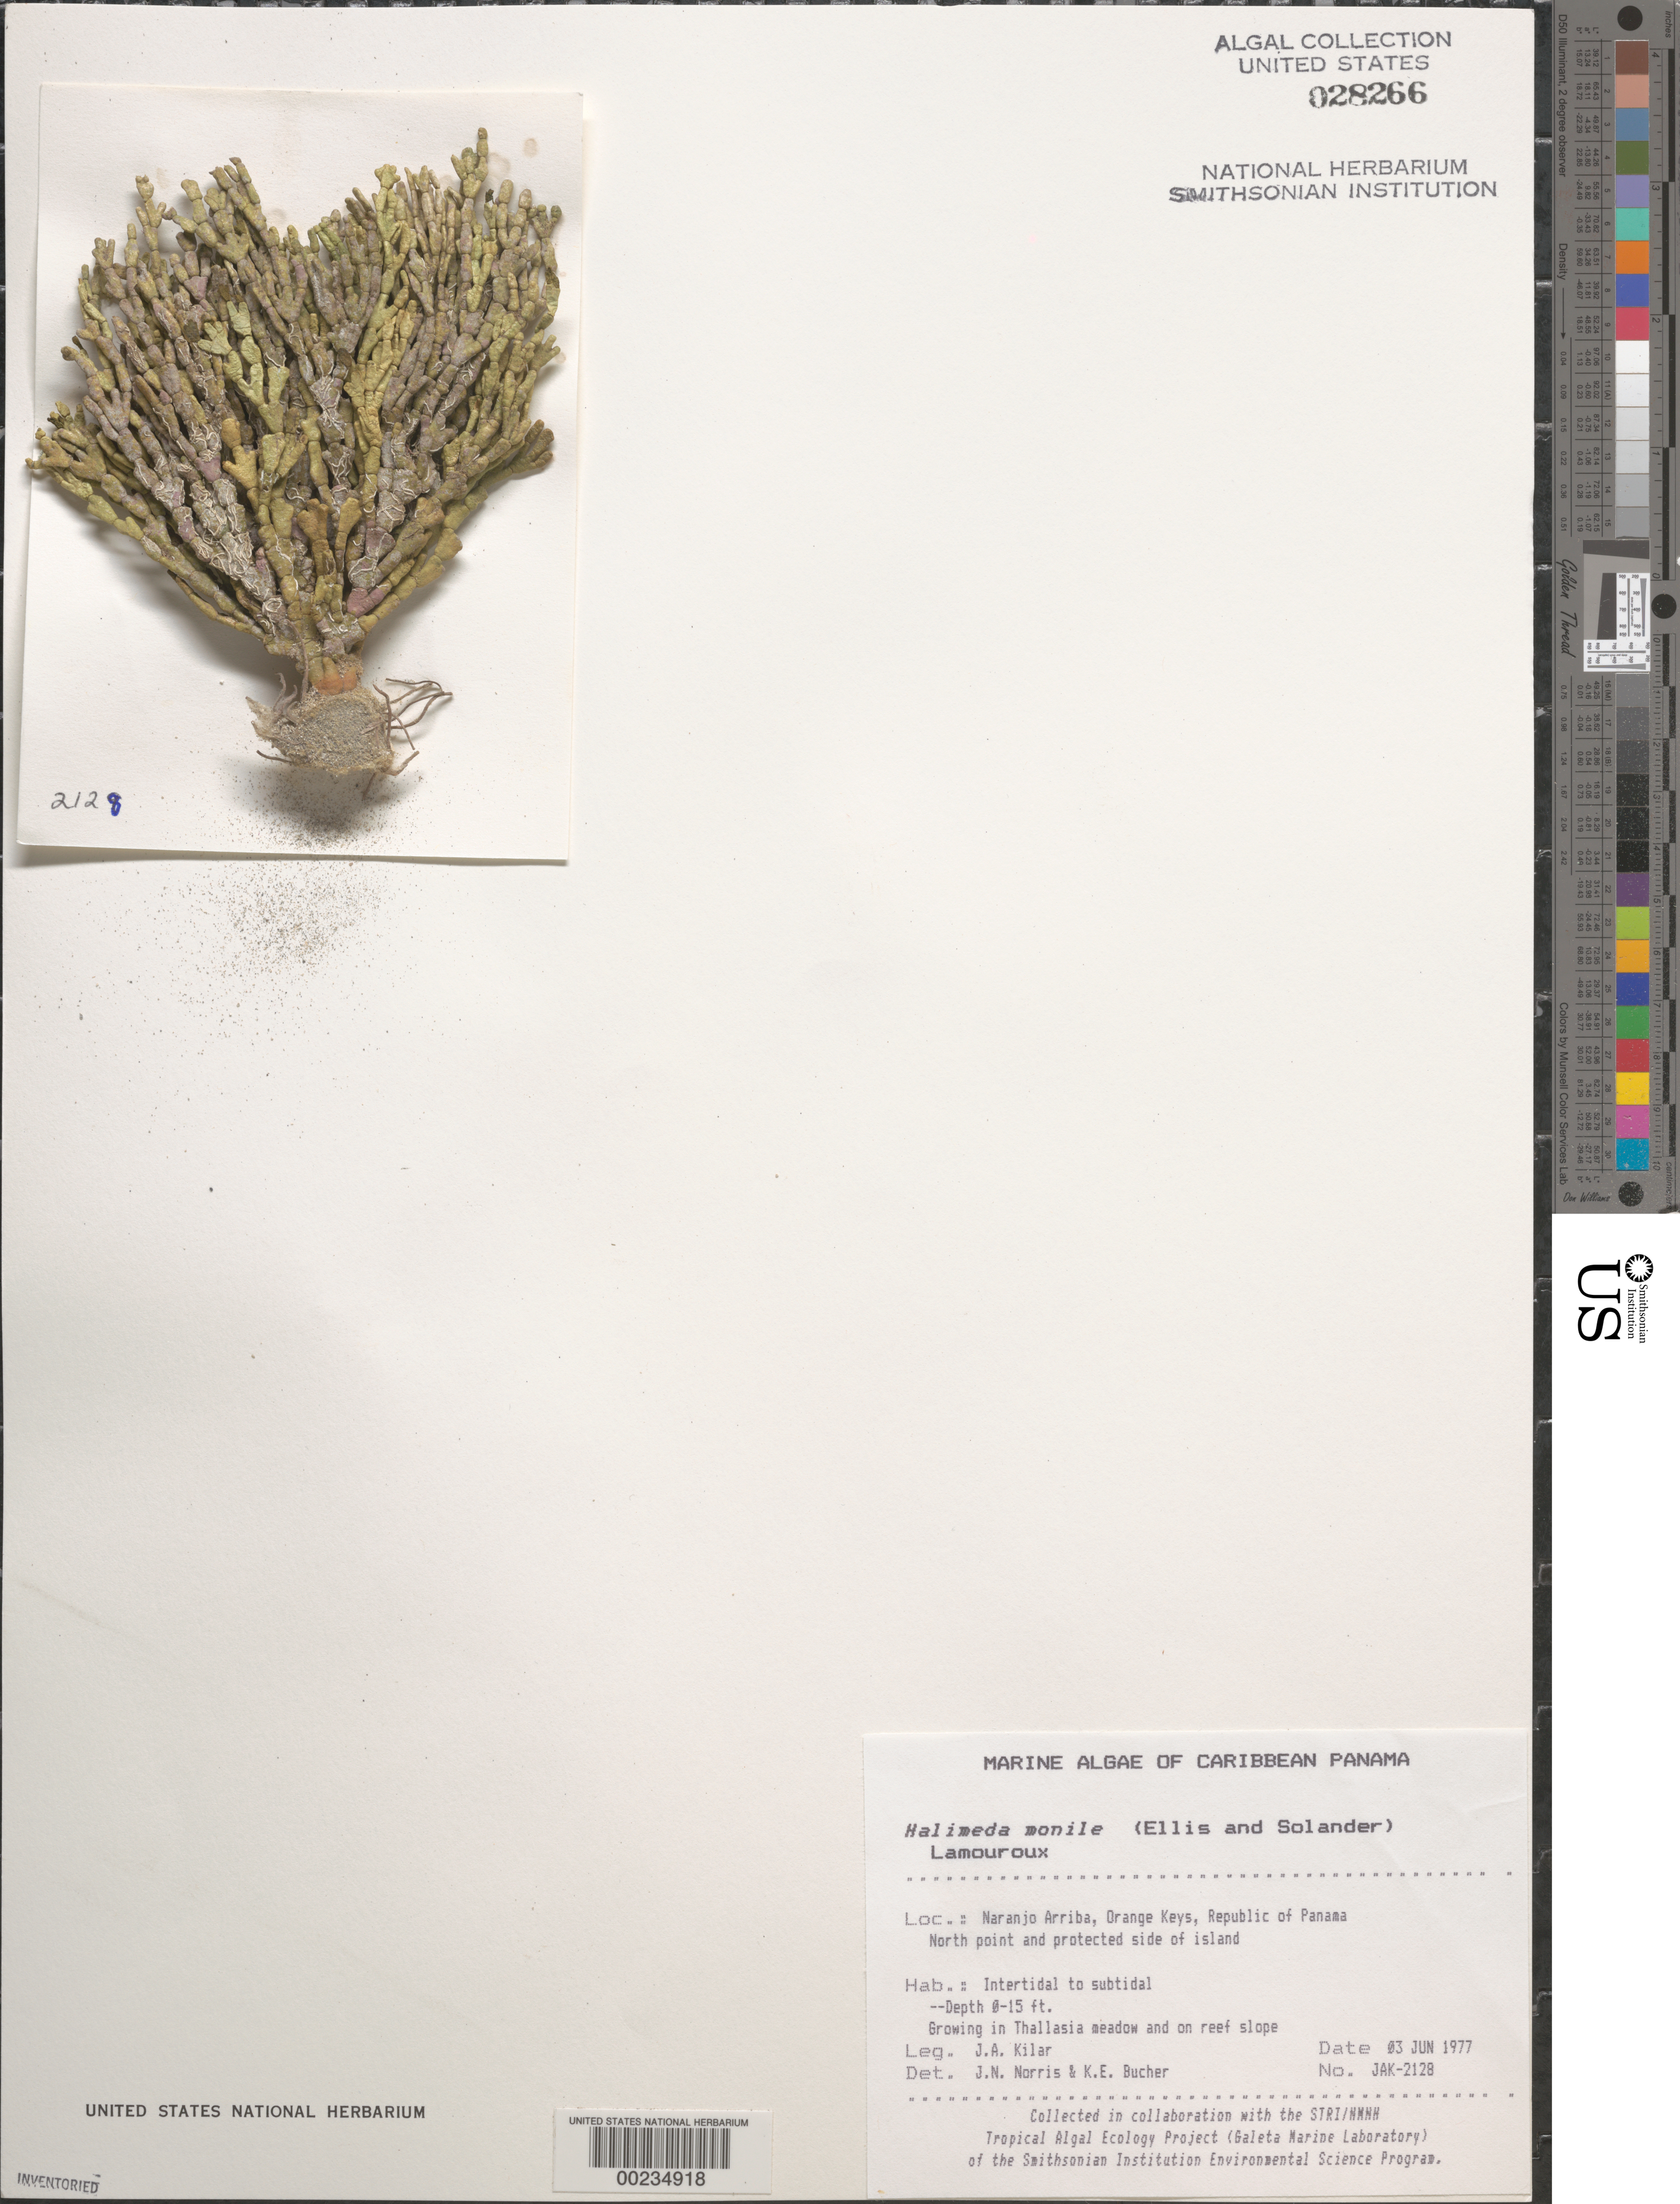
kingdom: Plantae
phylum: Chlorophyta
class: Ulvophyceae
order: Bryopsidales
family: Halimedaceae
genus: Halimeda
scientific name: Halimeda monile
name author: (J. Ellis & Sol.) J.V.Lamouroux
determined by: Norris, J. N.; Bucher, K. E.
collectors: J. A. Kilar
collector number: JAK-2128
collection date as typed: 03 Jun 1977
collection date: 1977-06-03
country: Panama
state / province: Colón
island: Naranjo Abajo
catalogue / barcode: US 28266